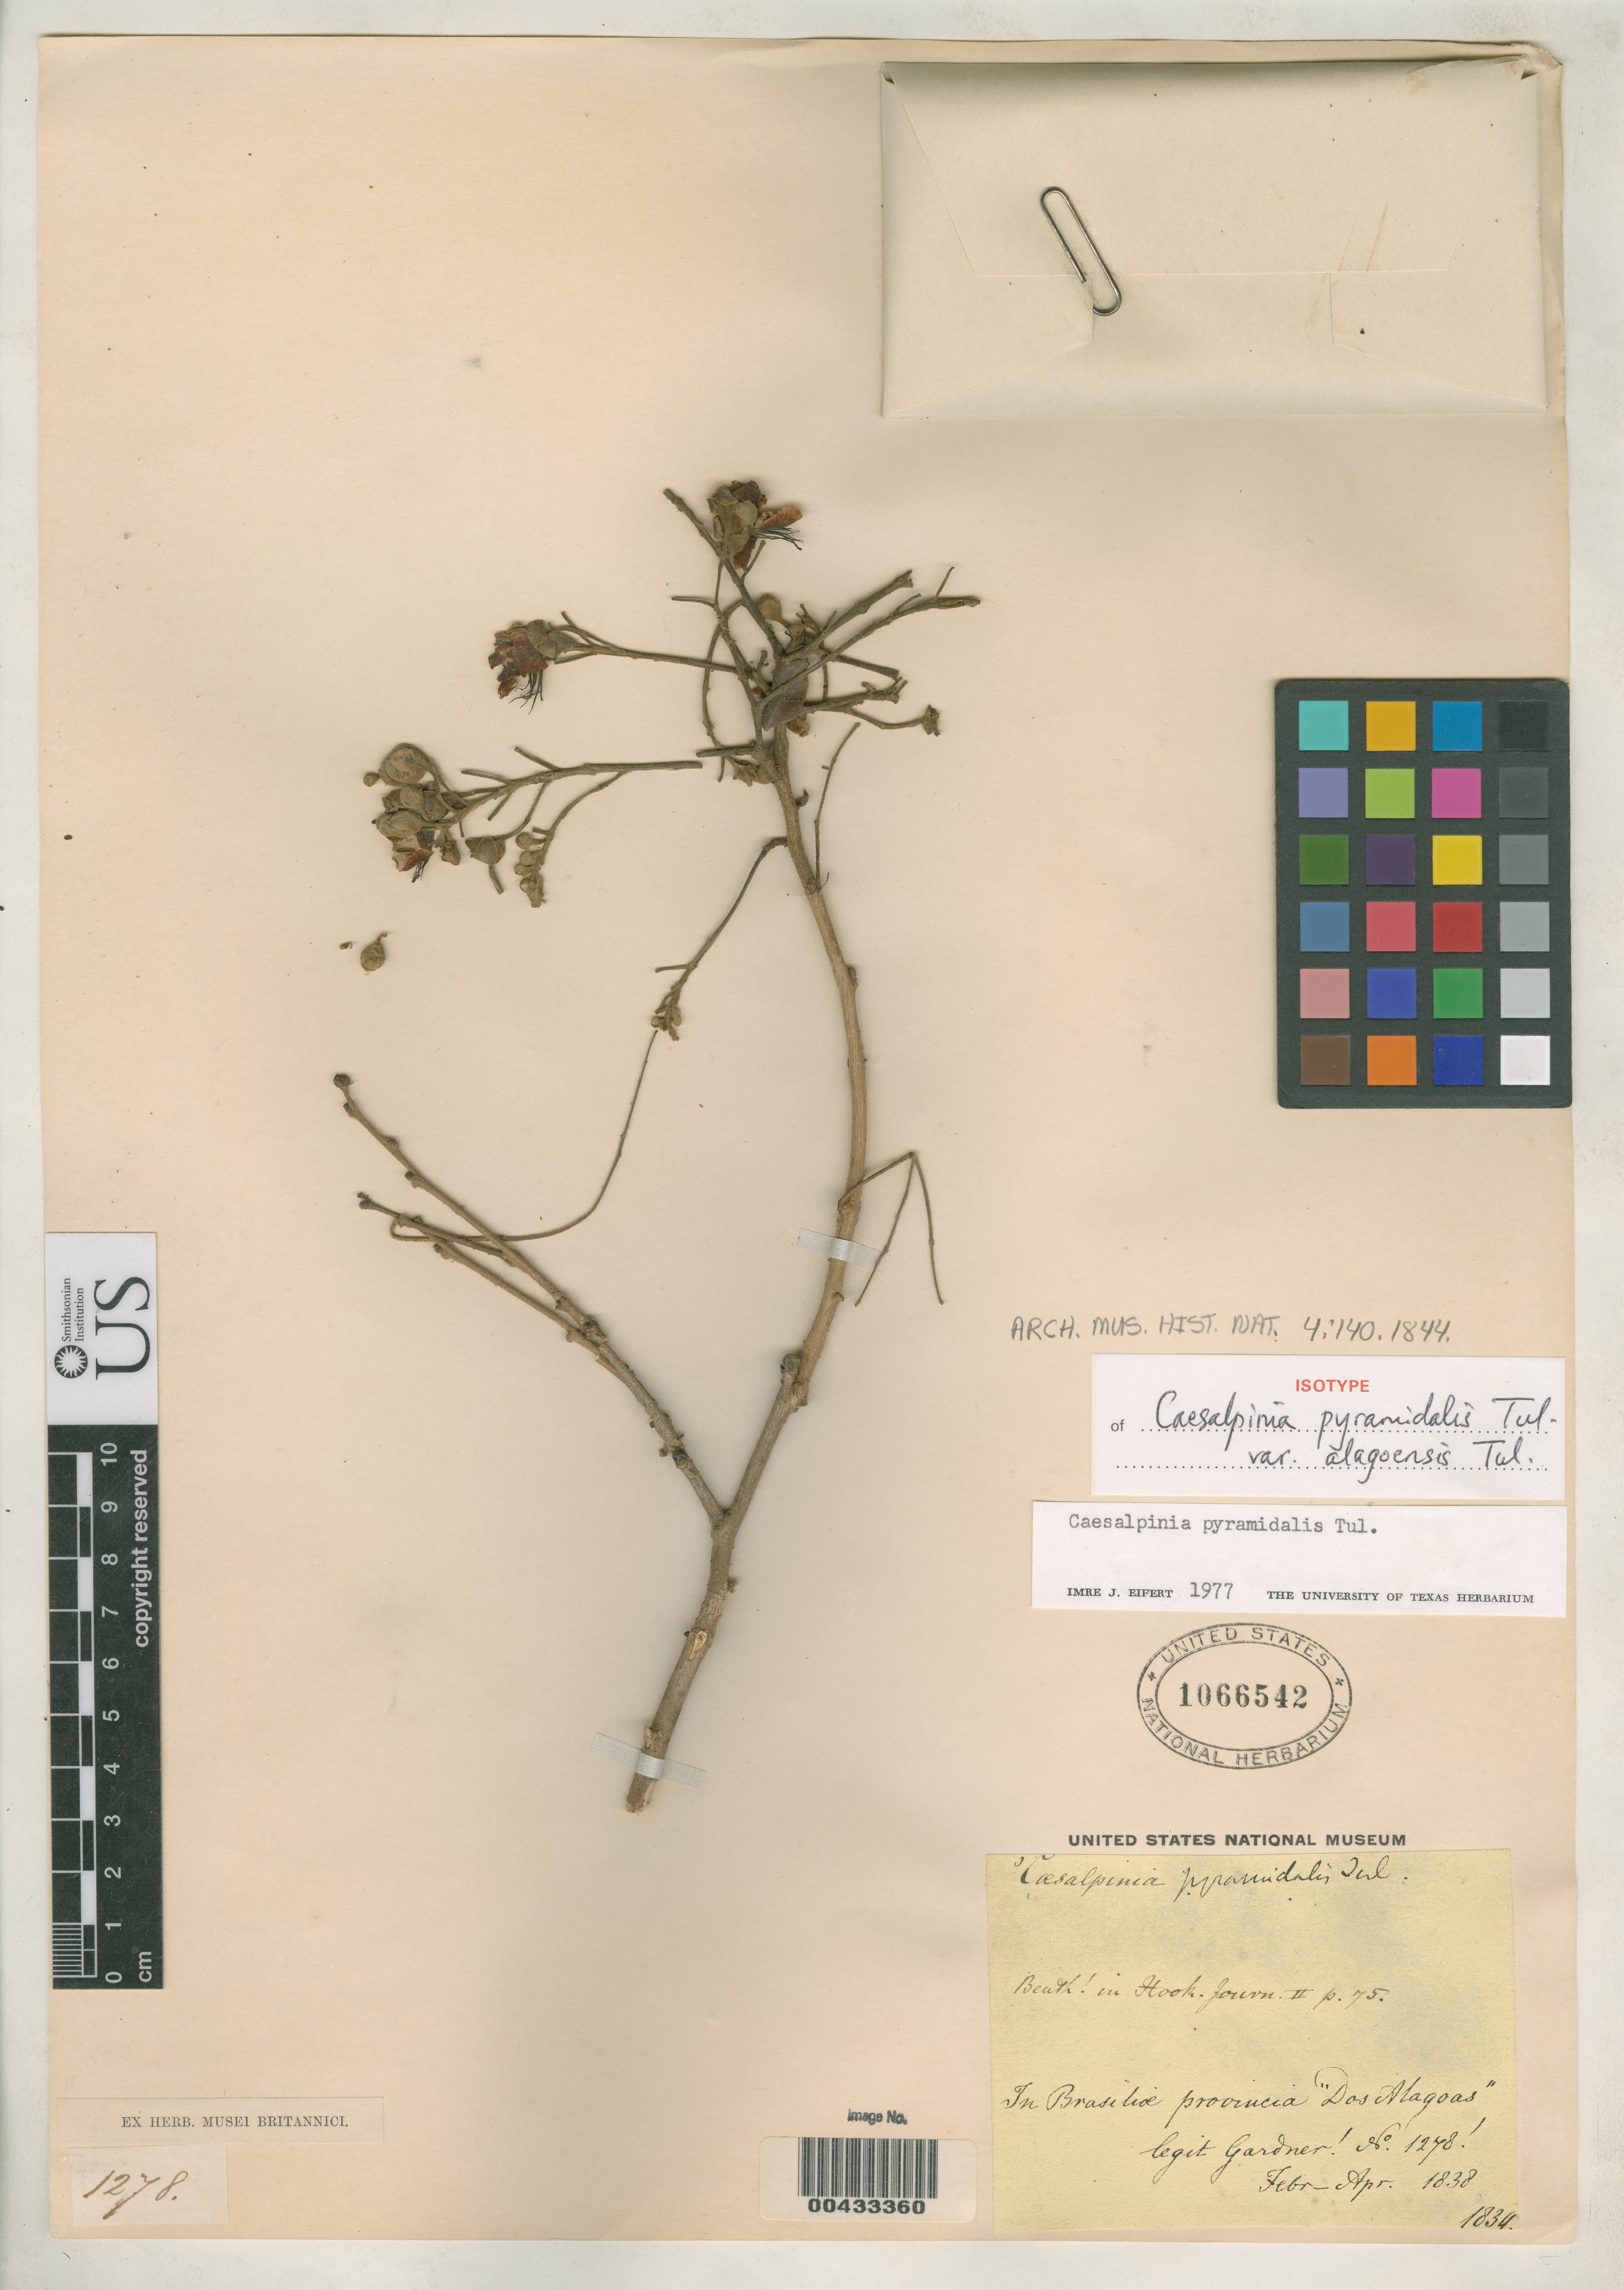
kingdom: Plantae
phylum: Tracheophyta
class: Magnoliopsida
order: Fabales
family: Fabaceae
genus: Caesalpinia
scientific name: Caesalpinia pyramidalis var. alagoensis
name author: Tul.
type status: Isotype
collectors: G. Gardner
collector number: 1278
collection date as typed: Feb 1838 to -- Apr 1838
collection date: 1838-02/1838-04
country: Brazil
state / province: Alagoas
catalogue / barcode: US 1066542